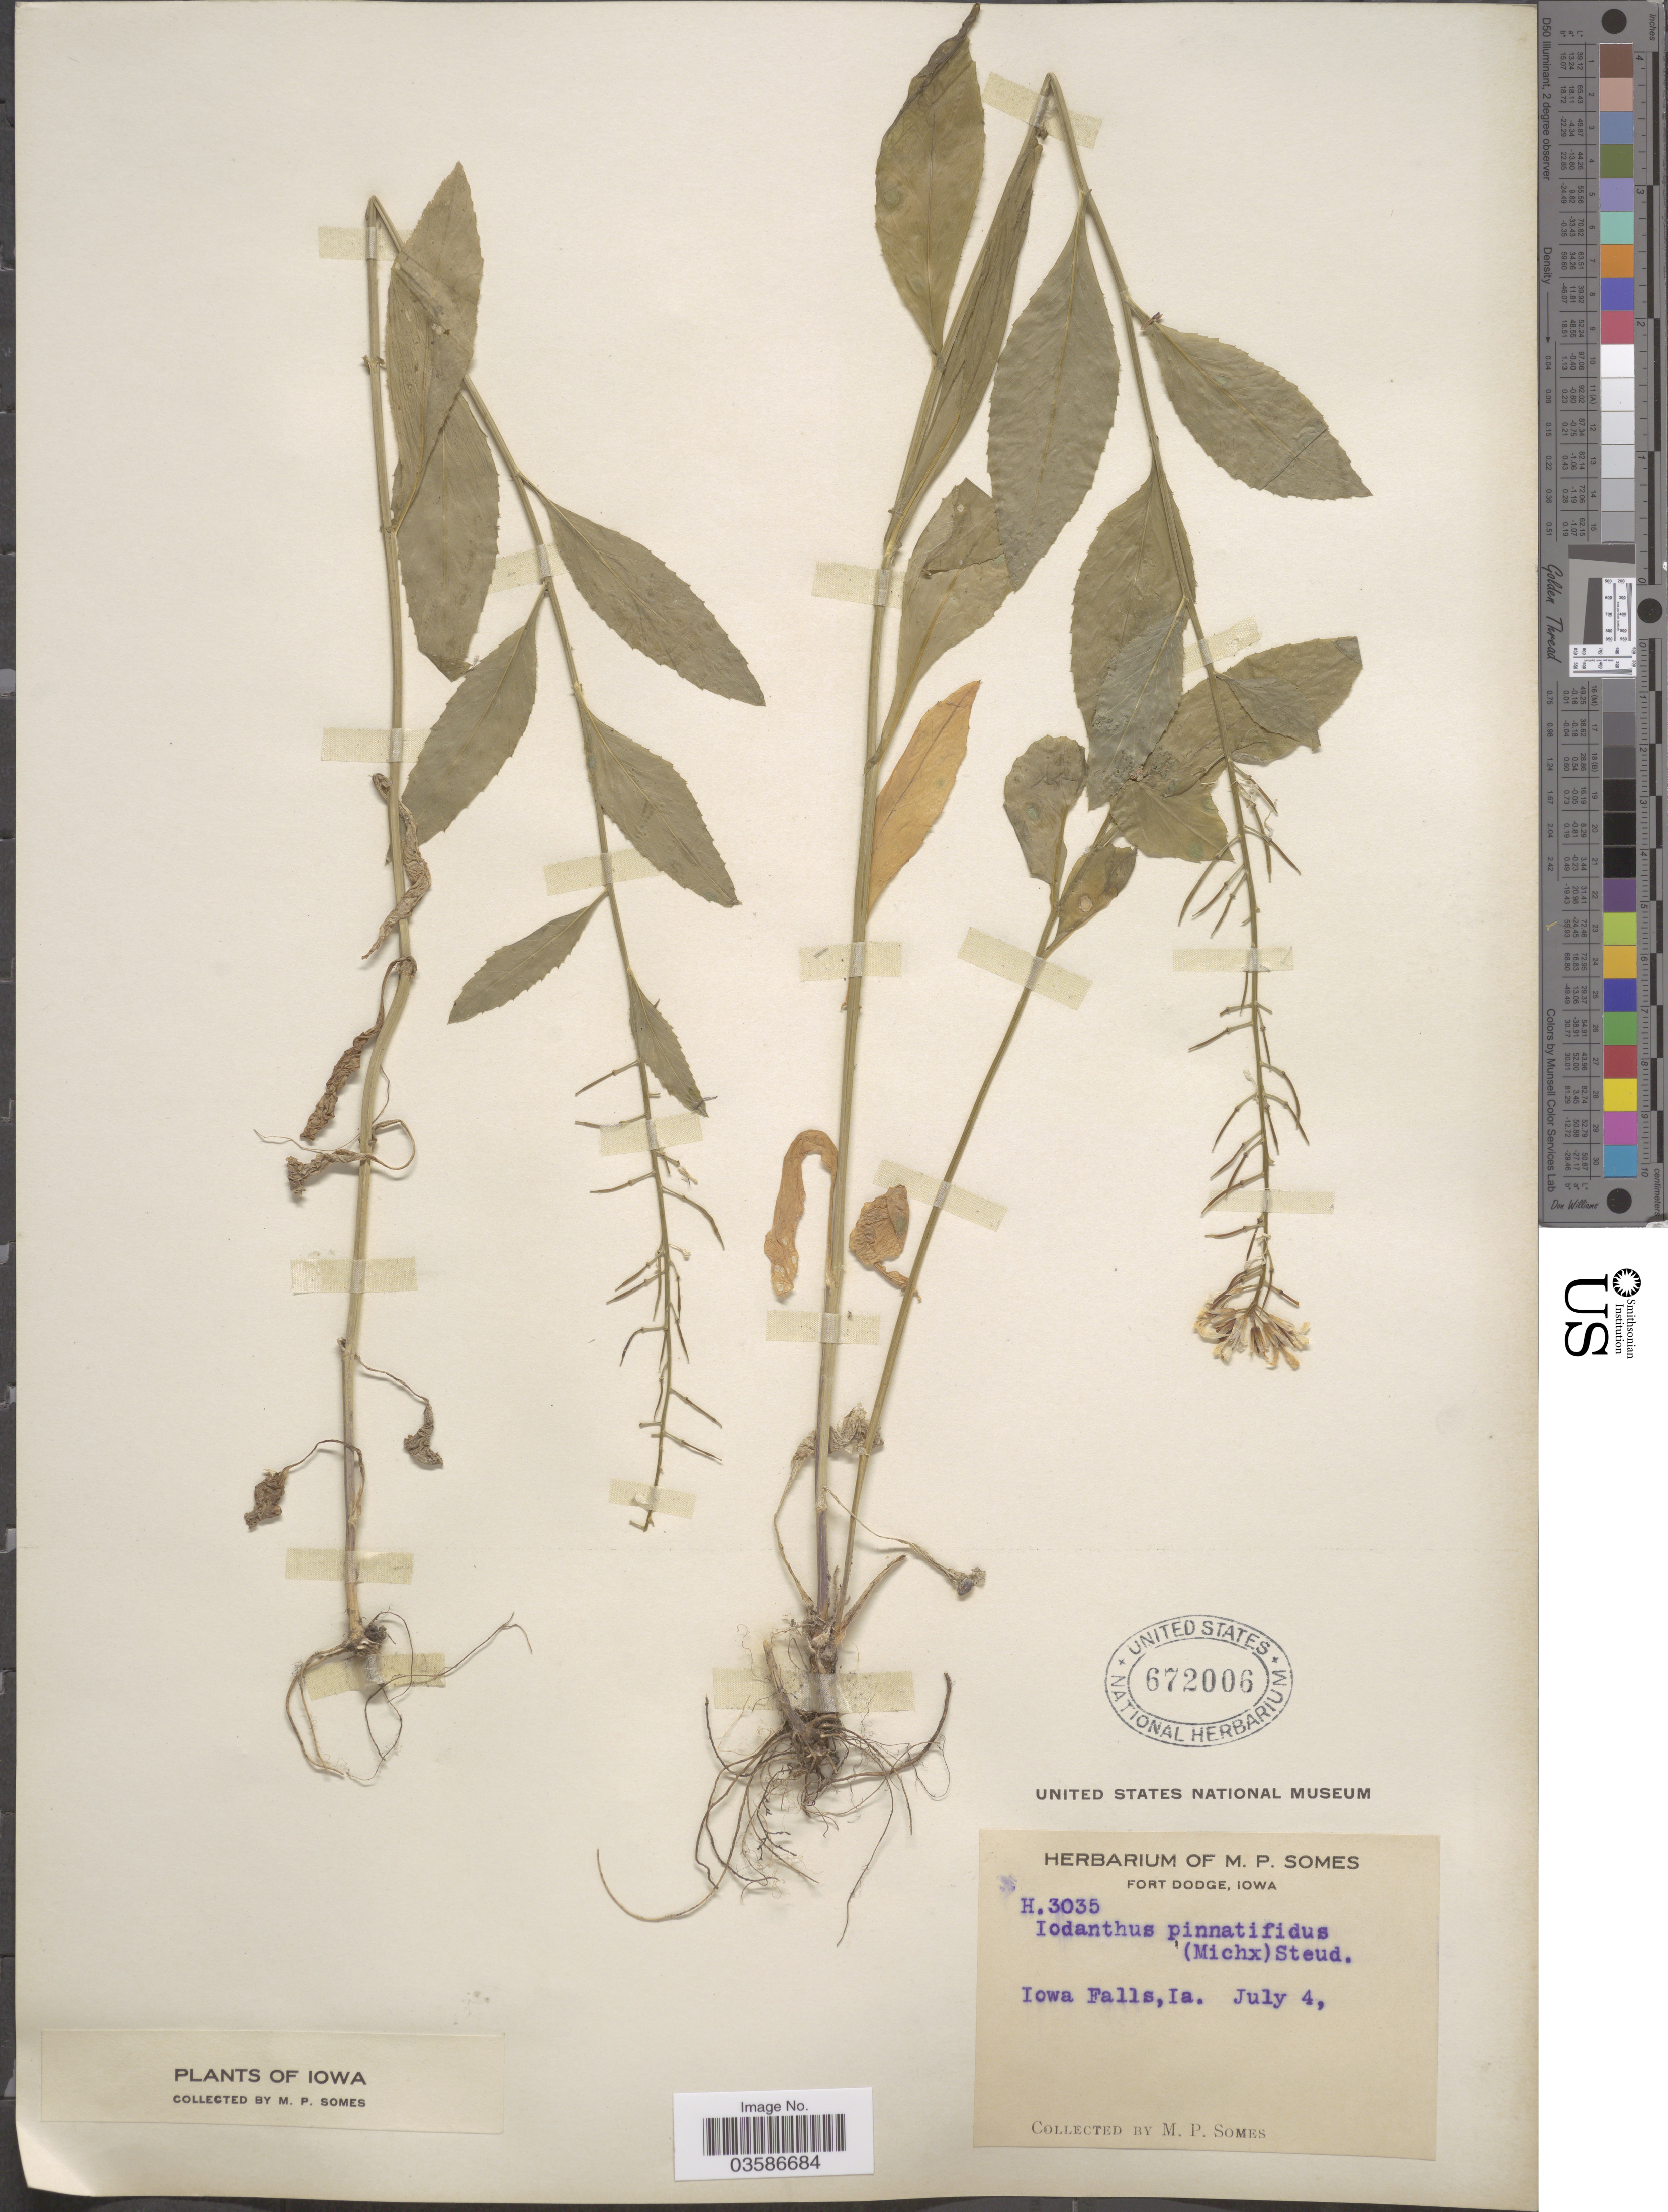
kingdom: Plantae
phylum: Tracheophyta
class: Magnoliopsida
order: Brassicales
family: Brassicaceae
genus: Iodanthus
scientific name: Iodanthus pinnatifidus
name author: (Michx.) Steud.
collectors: M. Somes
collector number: H3035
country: United States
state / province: Iowa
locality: Iowa Falls.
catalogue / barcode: US 672006